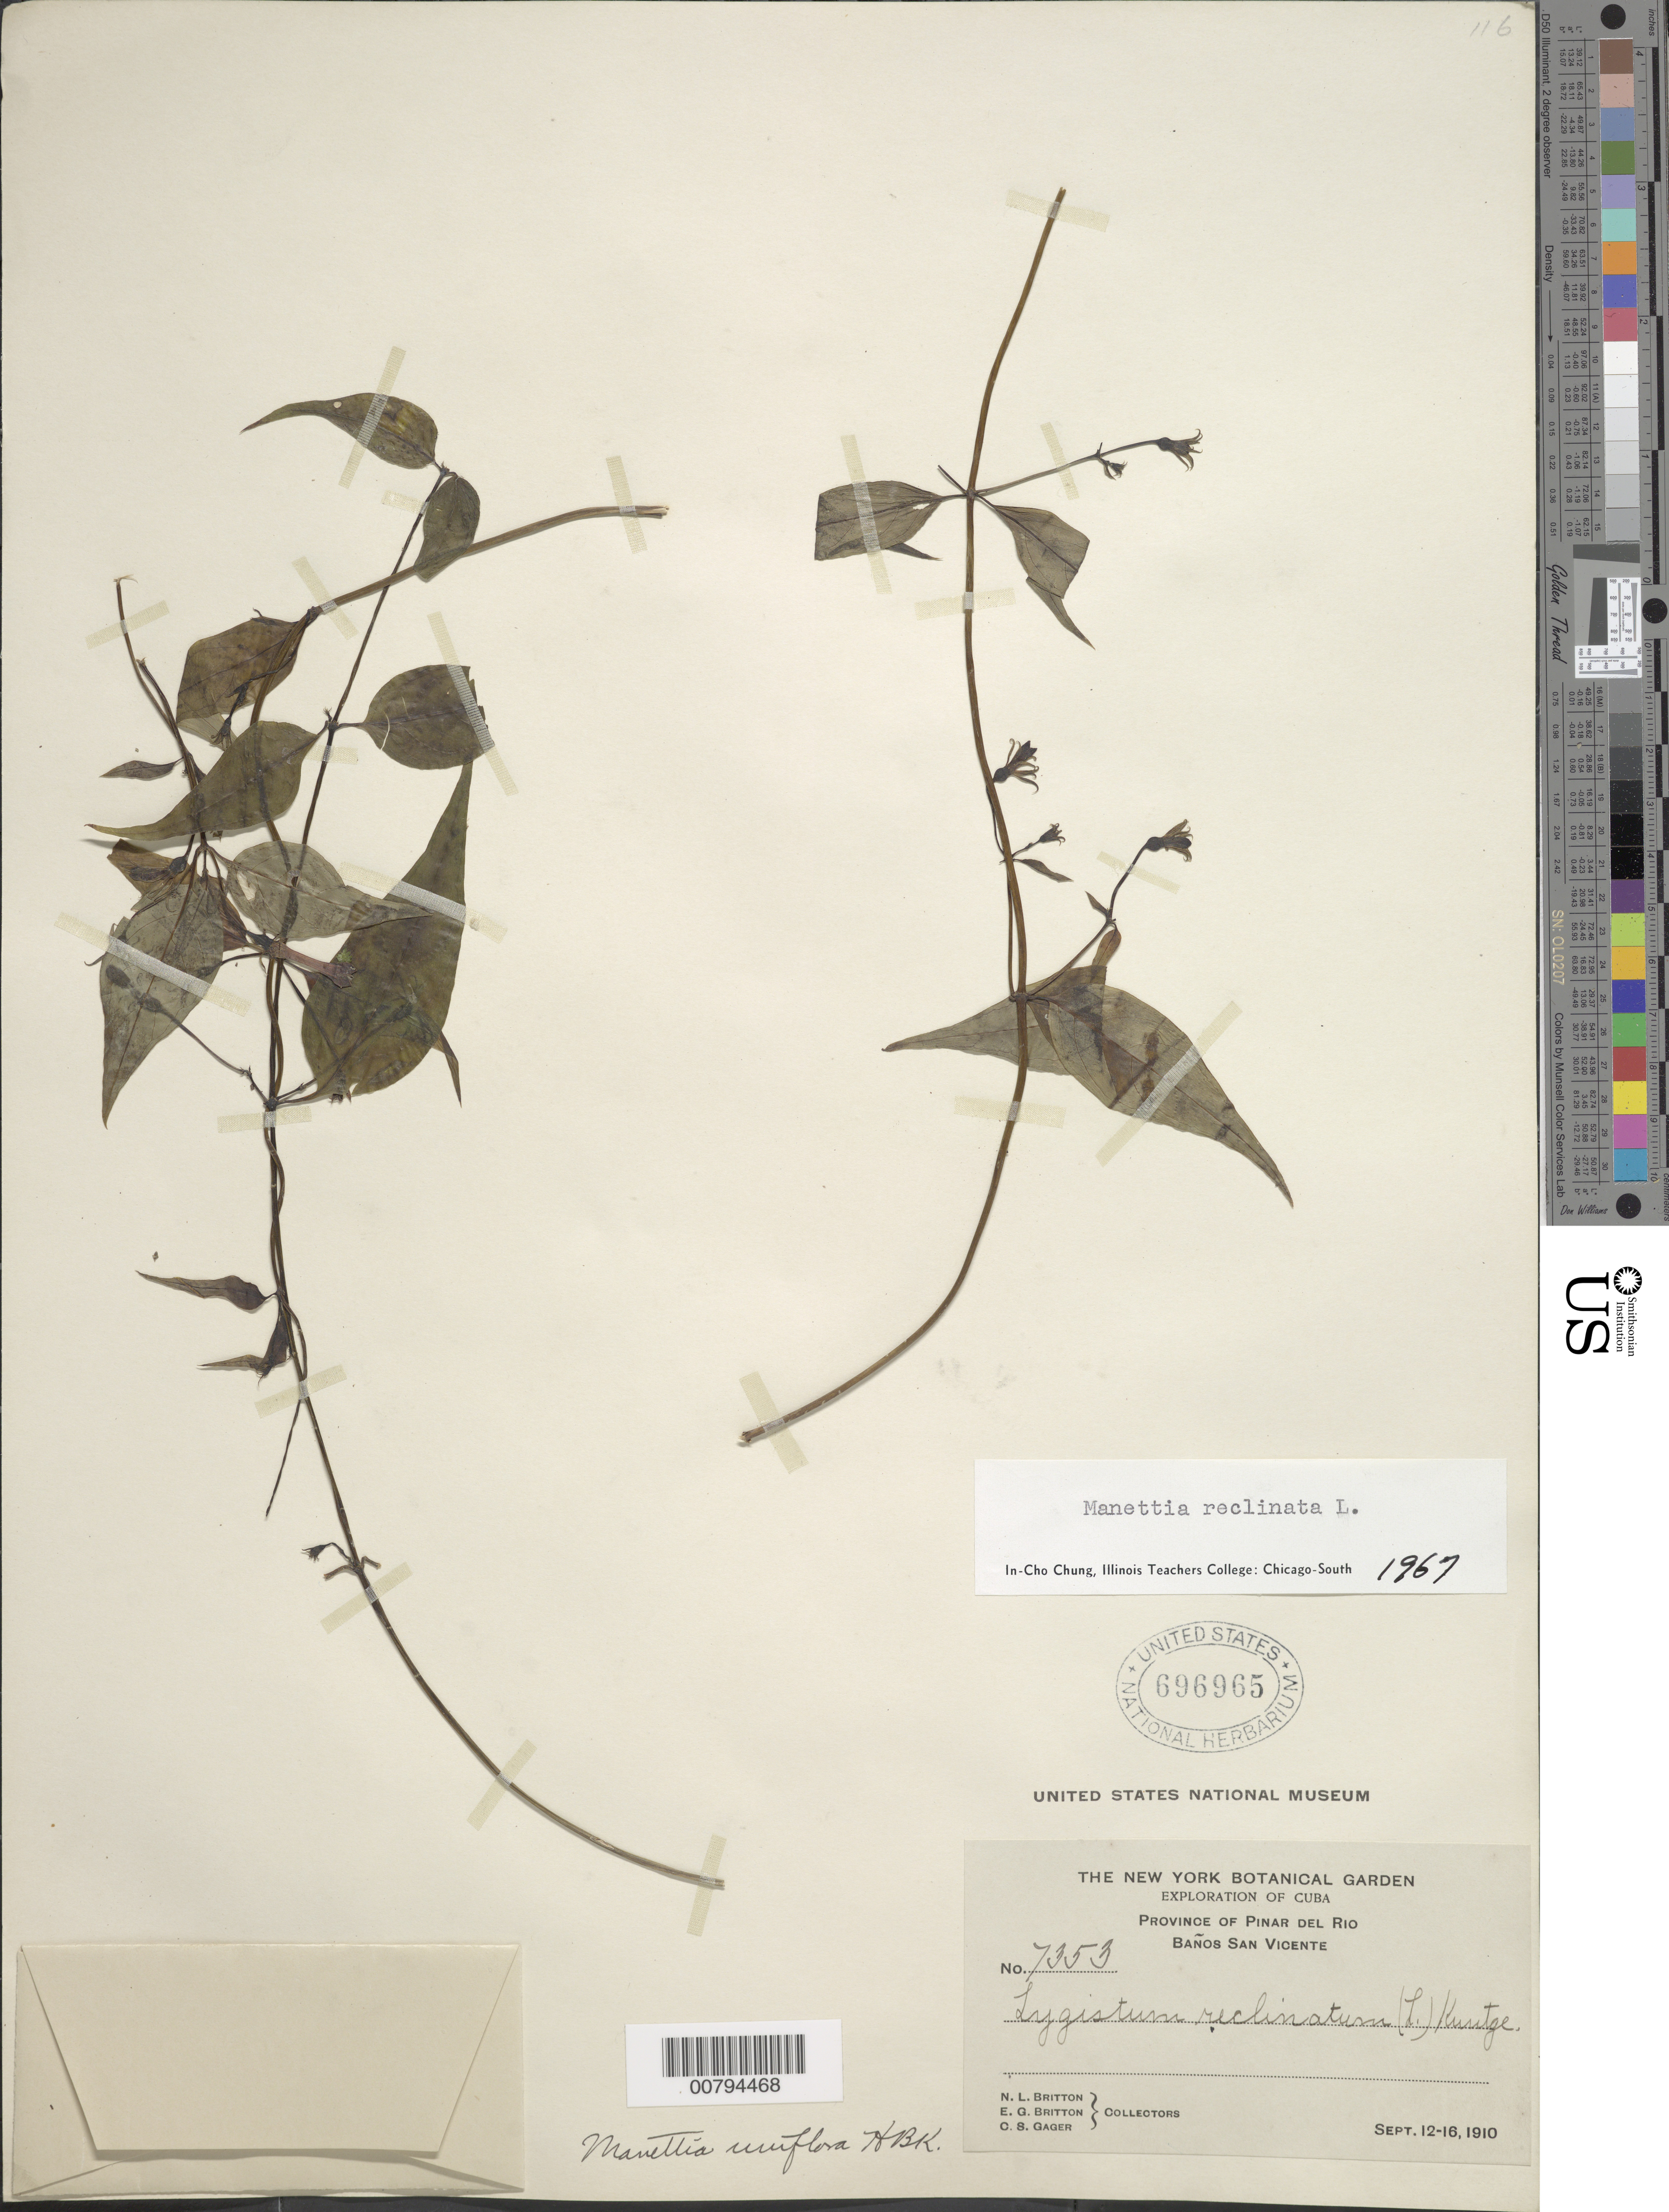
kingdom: Plantae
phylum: Tracheophyta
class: Magnoliopsida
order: Gentianales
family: Rubiaceae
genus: Manettia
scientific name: Manettia reclinata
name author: L.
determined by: Chung, In Cho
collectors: N. Britton, N. Britton & C. Gager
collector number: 7353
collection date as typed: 12 Sep 1910 to 16 Sep 1910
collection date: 1910-09-12/1910-09-16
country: Cuba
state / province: Pinar del Río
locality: Banos San Vicente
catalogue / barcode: US 696965